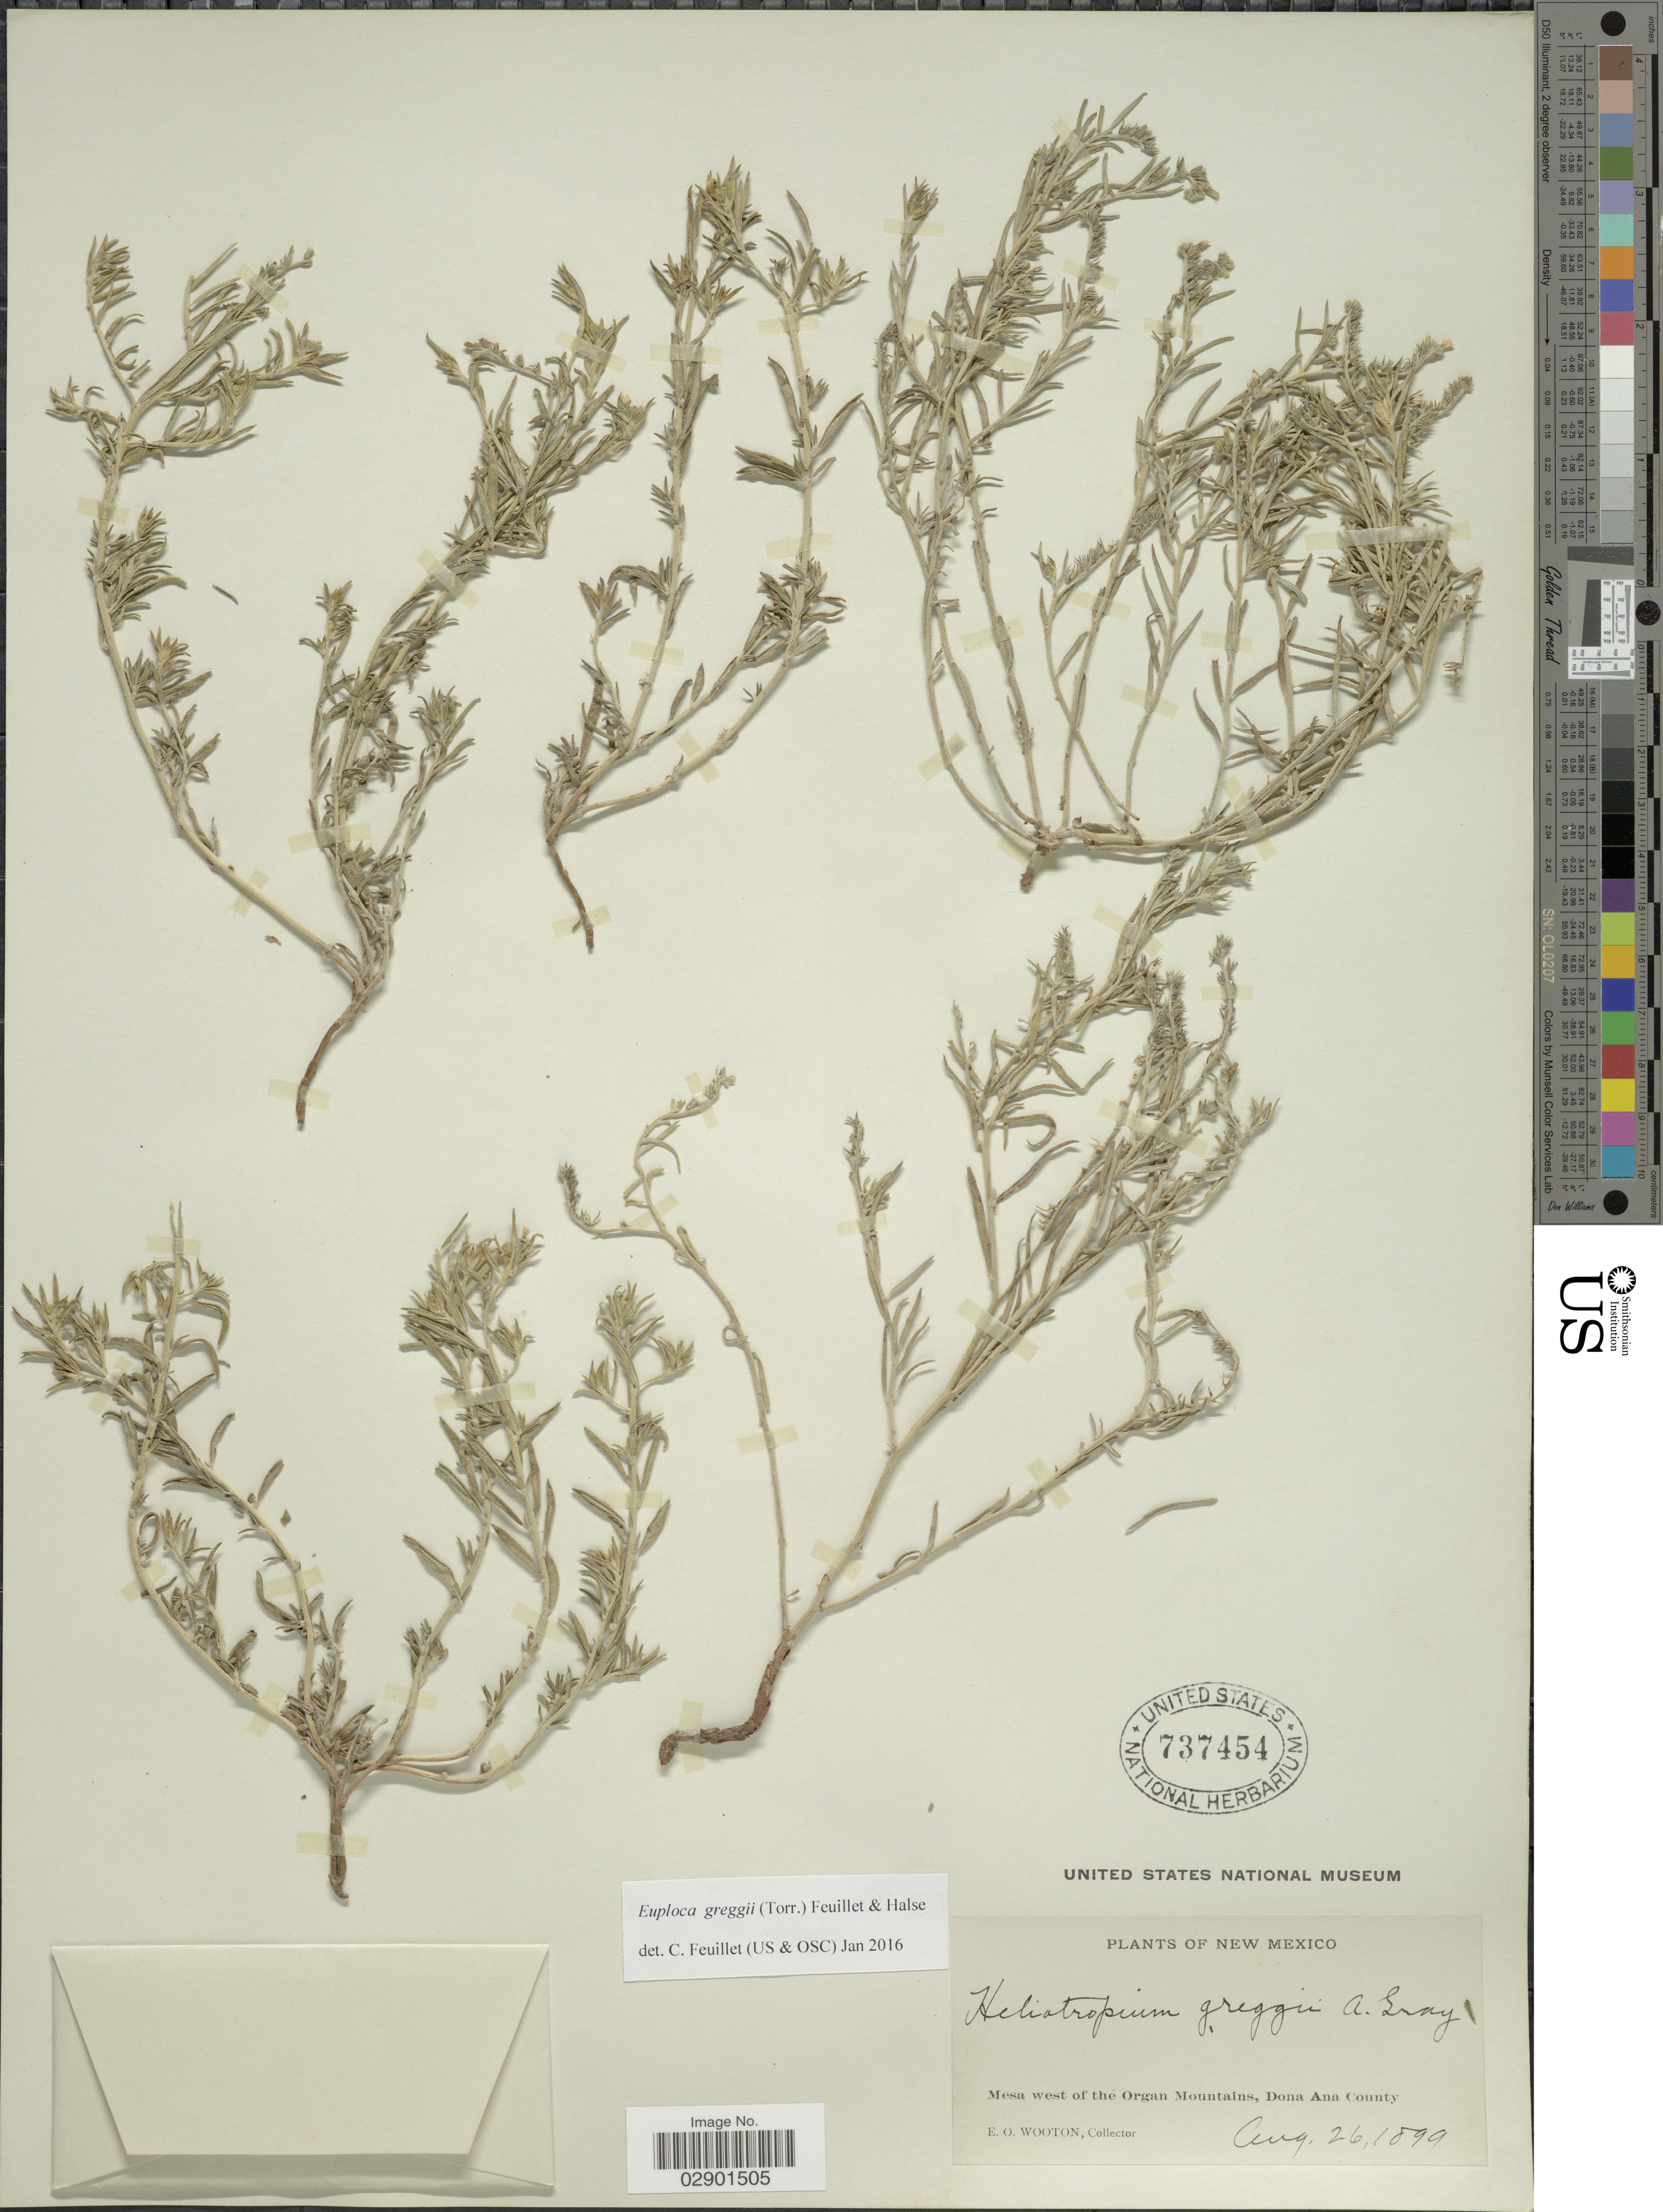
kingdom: Plantae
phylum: Tracheophyta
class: Magnoliopsida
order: Boraginales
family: Heliotropiaceae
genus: Euploca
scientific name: Euploca greggii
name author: (Torr.) Feuillet & Halse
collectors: E. O. Wooton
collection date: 1899-08-26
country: United States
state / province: New Mexico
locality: Mesa west of the Organ Mountains, Dona Ana County.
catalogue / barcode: US 737454